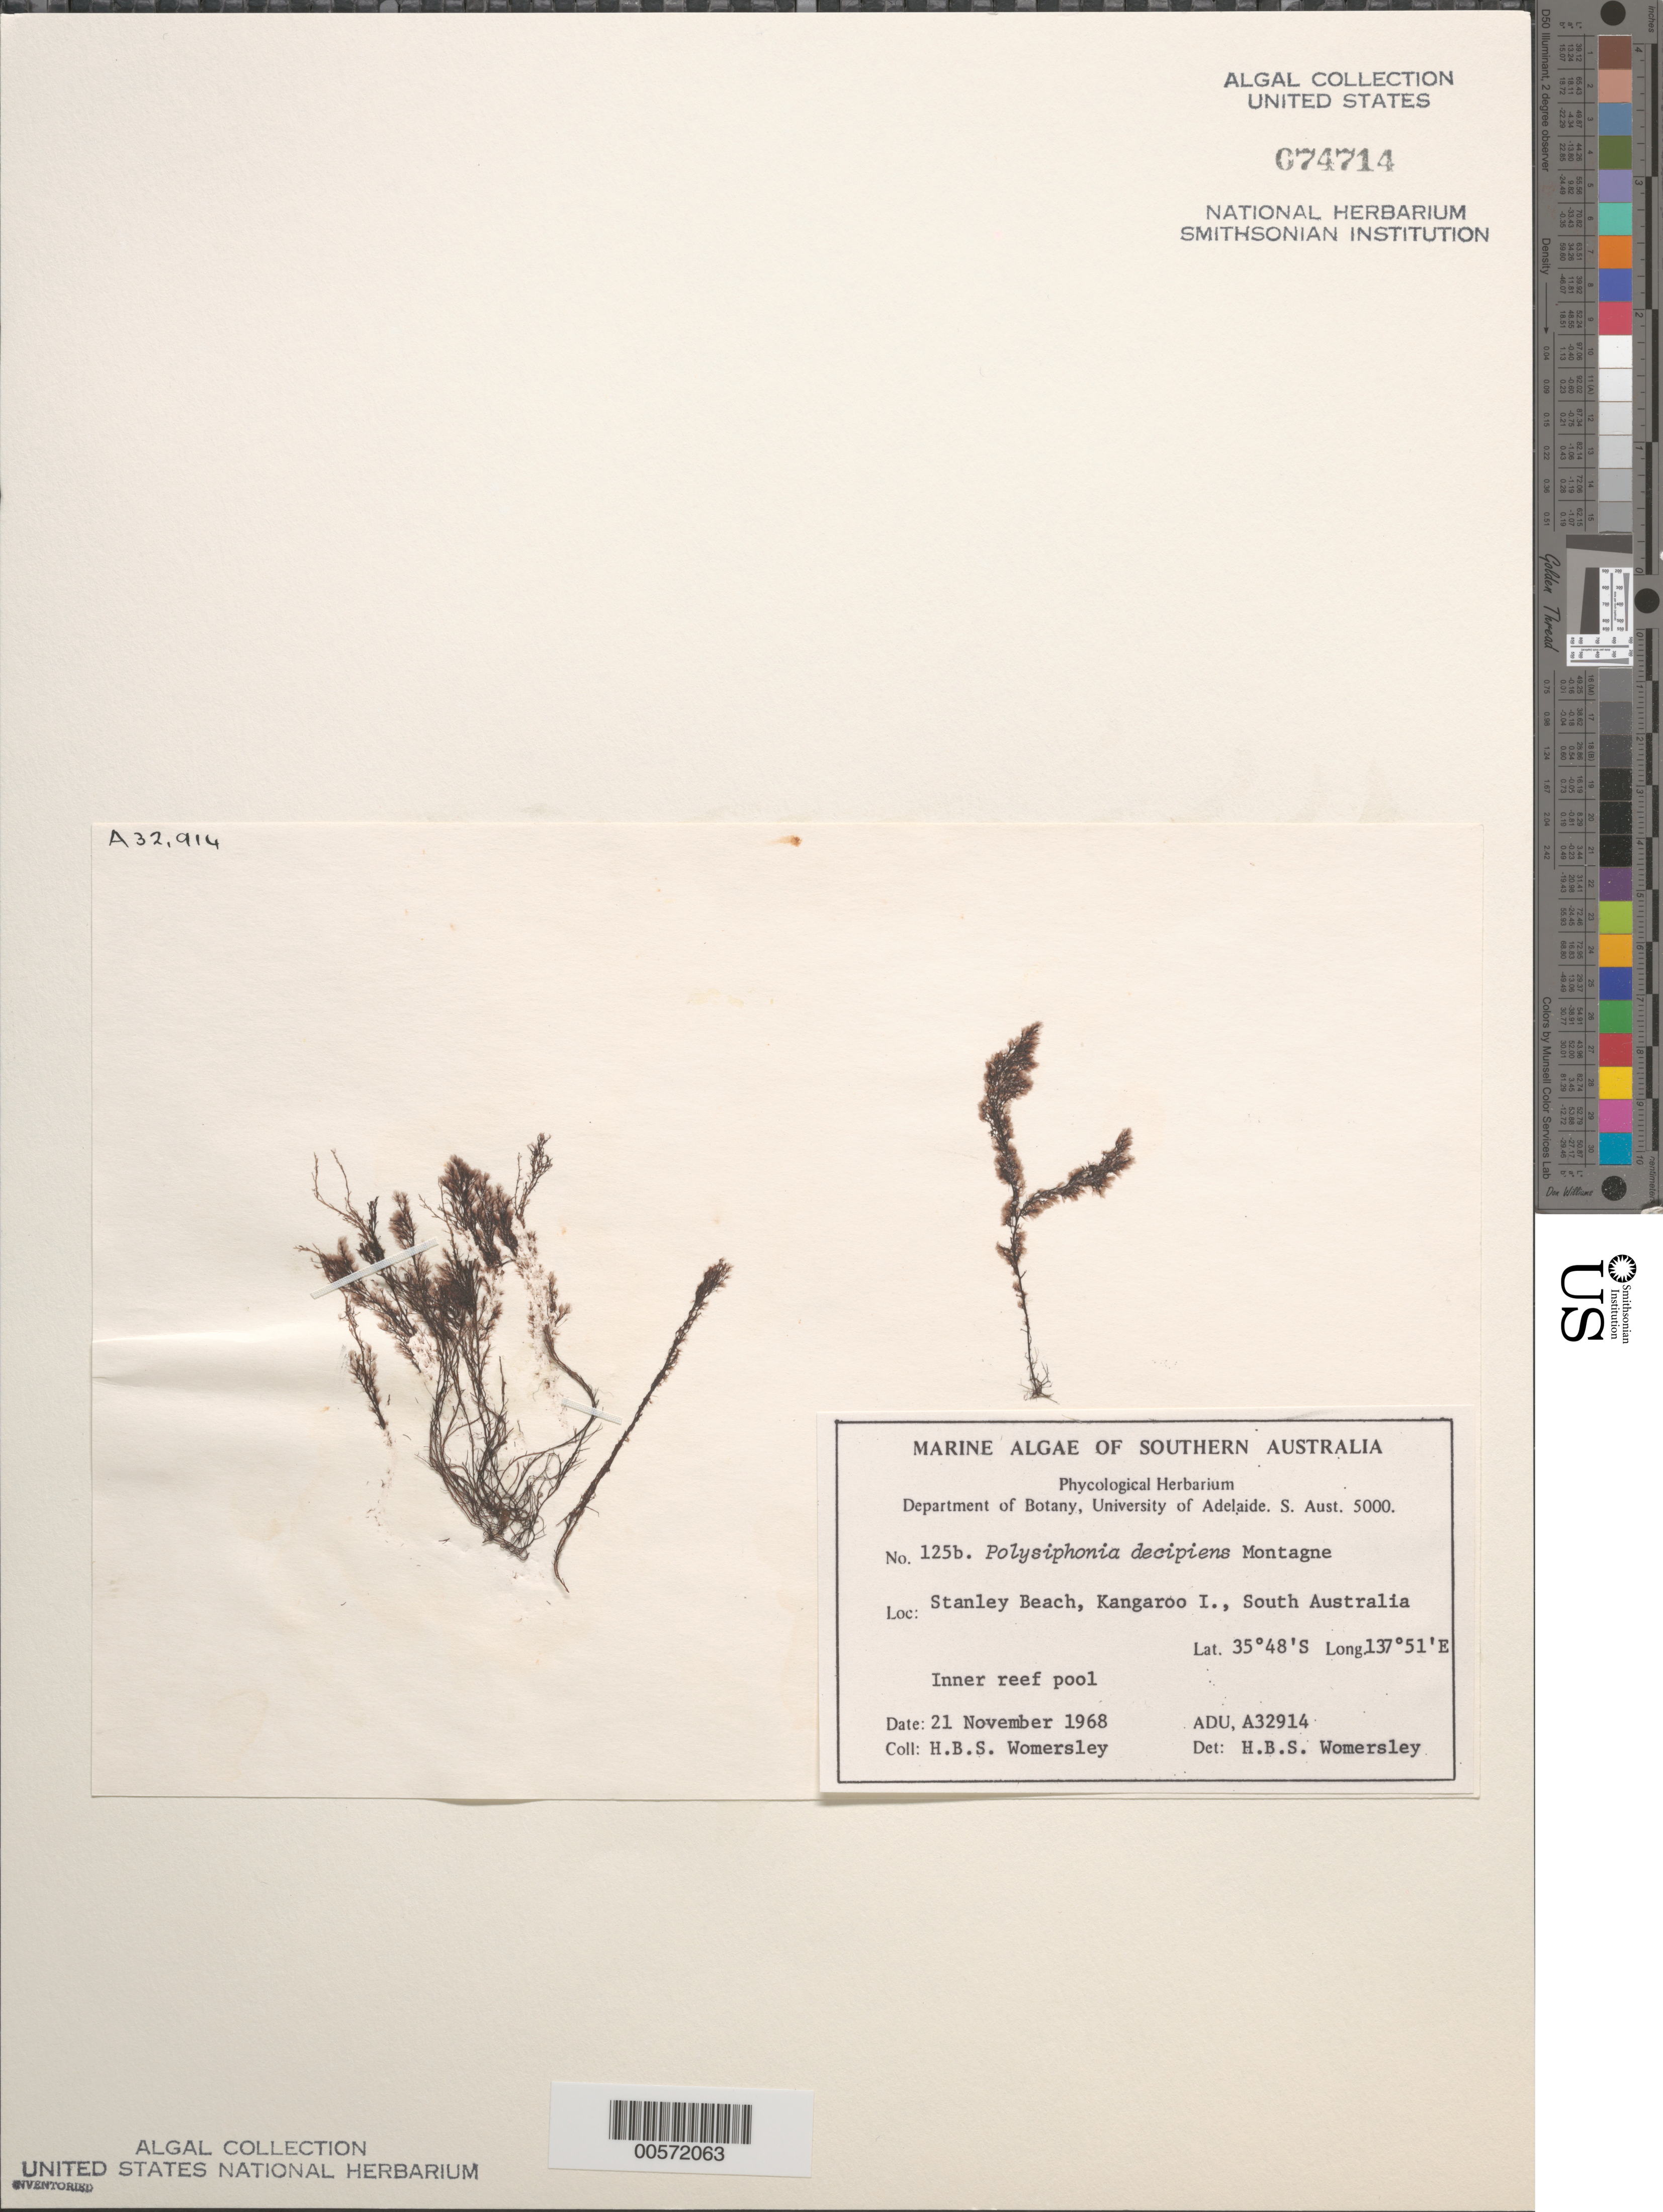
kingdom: Plantae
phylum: Rhodophyta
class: Florideophyceae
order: Ceramiales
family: Rhodomelaceae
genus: Polysiphonia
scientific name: Polysiphonia urceolata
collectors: H. B. S. Womersley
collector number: ADU A32914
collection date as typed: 21 Nov 1968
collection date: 1968-11-21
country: Australia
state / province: South Australia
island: Kangaroo Island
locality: Stanley Beach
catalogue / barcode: US 74714